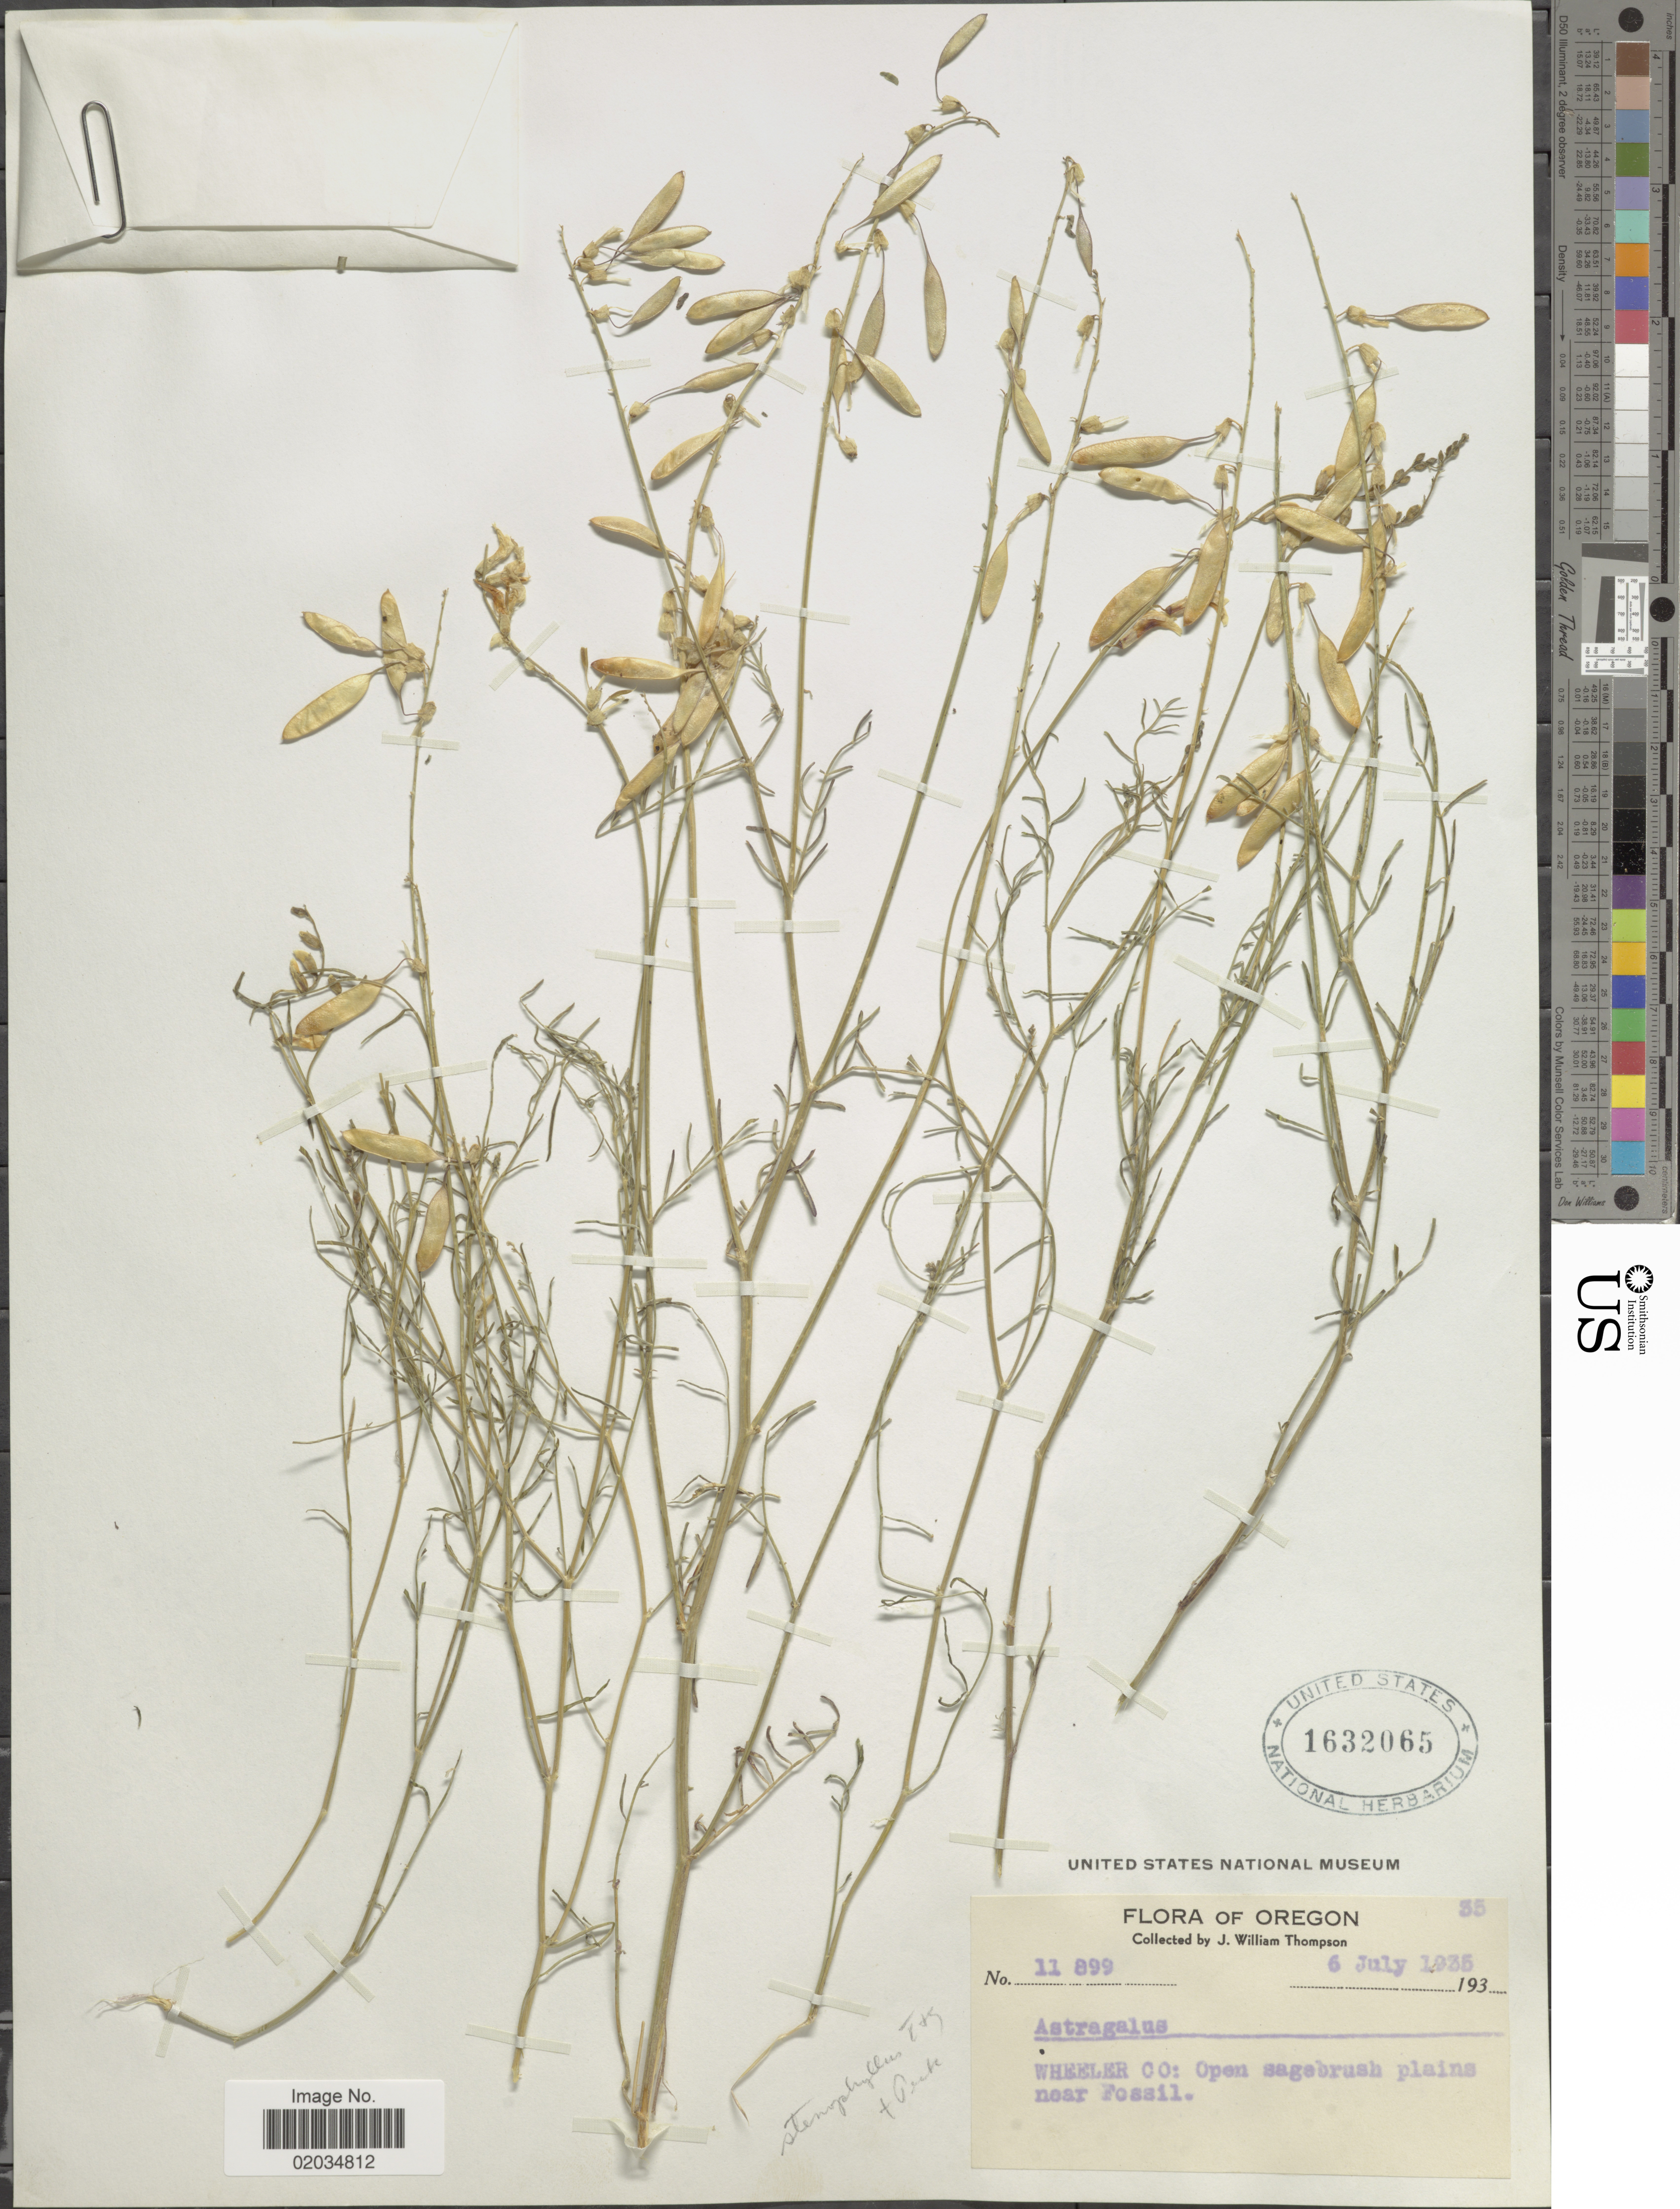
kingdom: Plantae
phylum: Tracheophyta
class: Magnoliopsida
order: Fabales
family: Fabaceae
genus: Astragalus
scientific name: Astragalus stenophyllus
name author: Torr. & A. Gray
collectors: J. W. Thompson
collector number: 11899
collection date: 1935-07-06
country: United States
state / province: Oregon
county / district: Wheeler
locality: Wheeler Co: near Fossil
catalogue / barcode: US 1632065